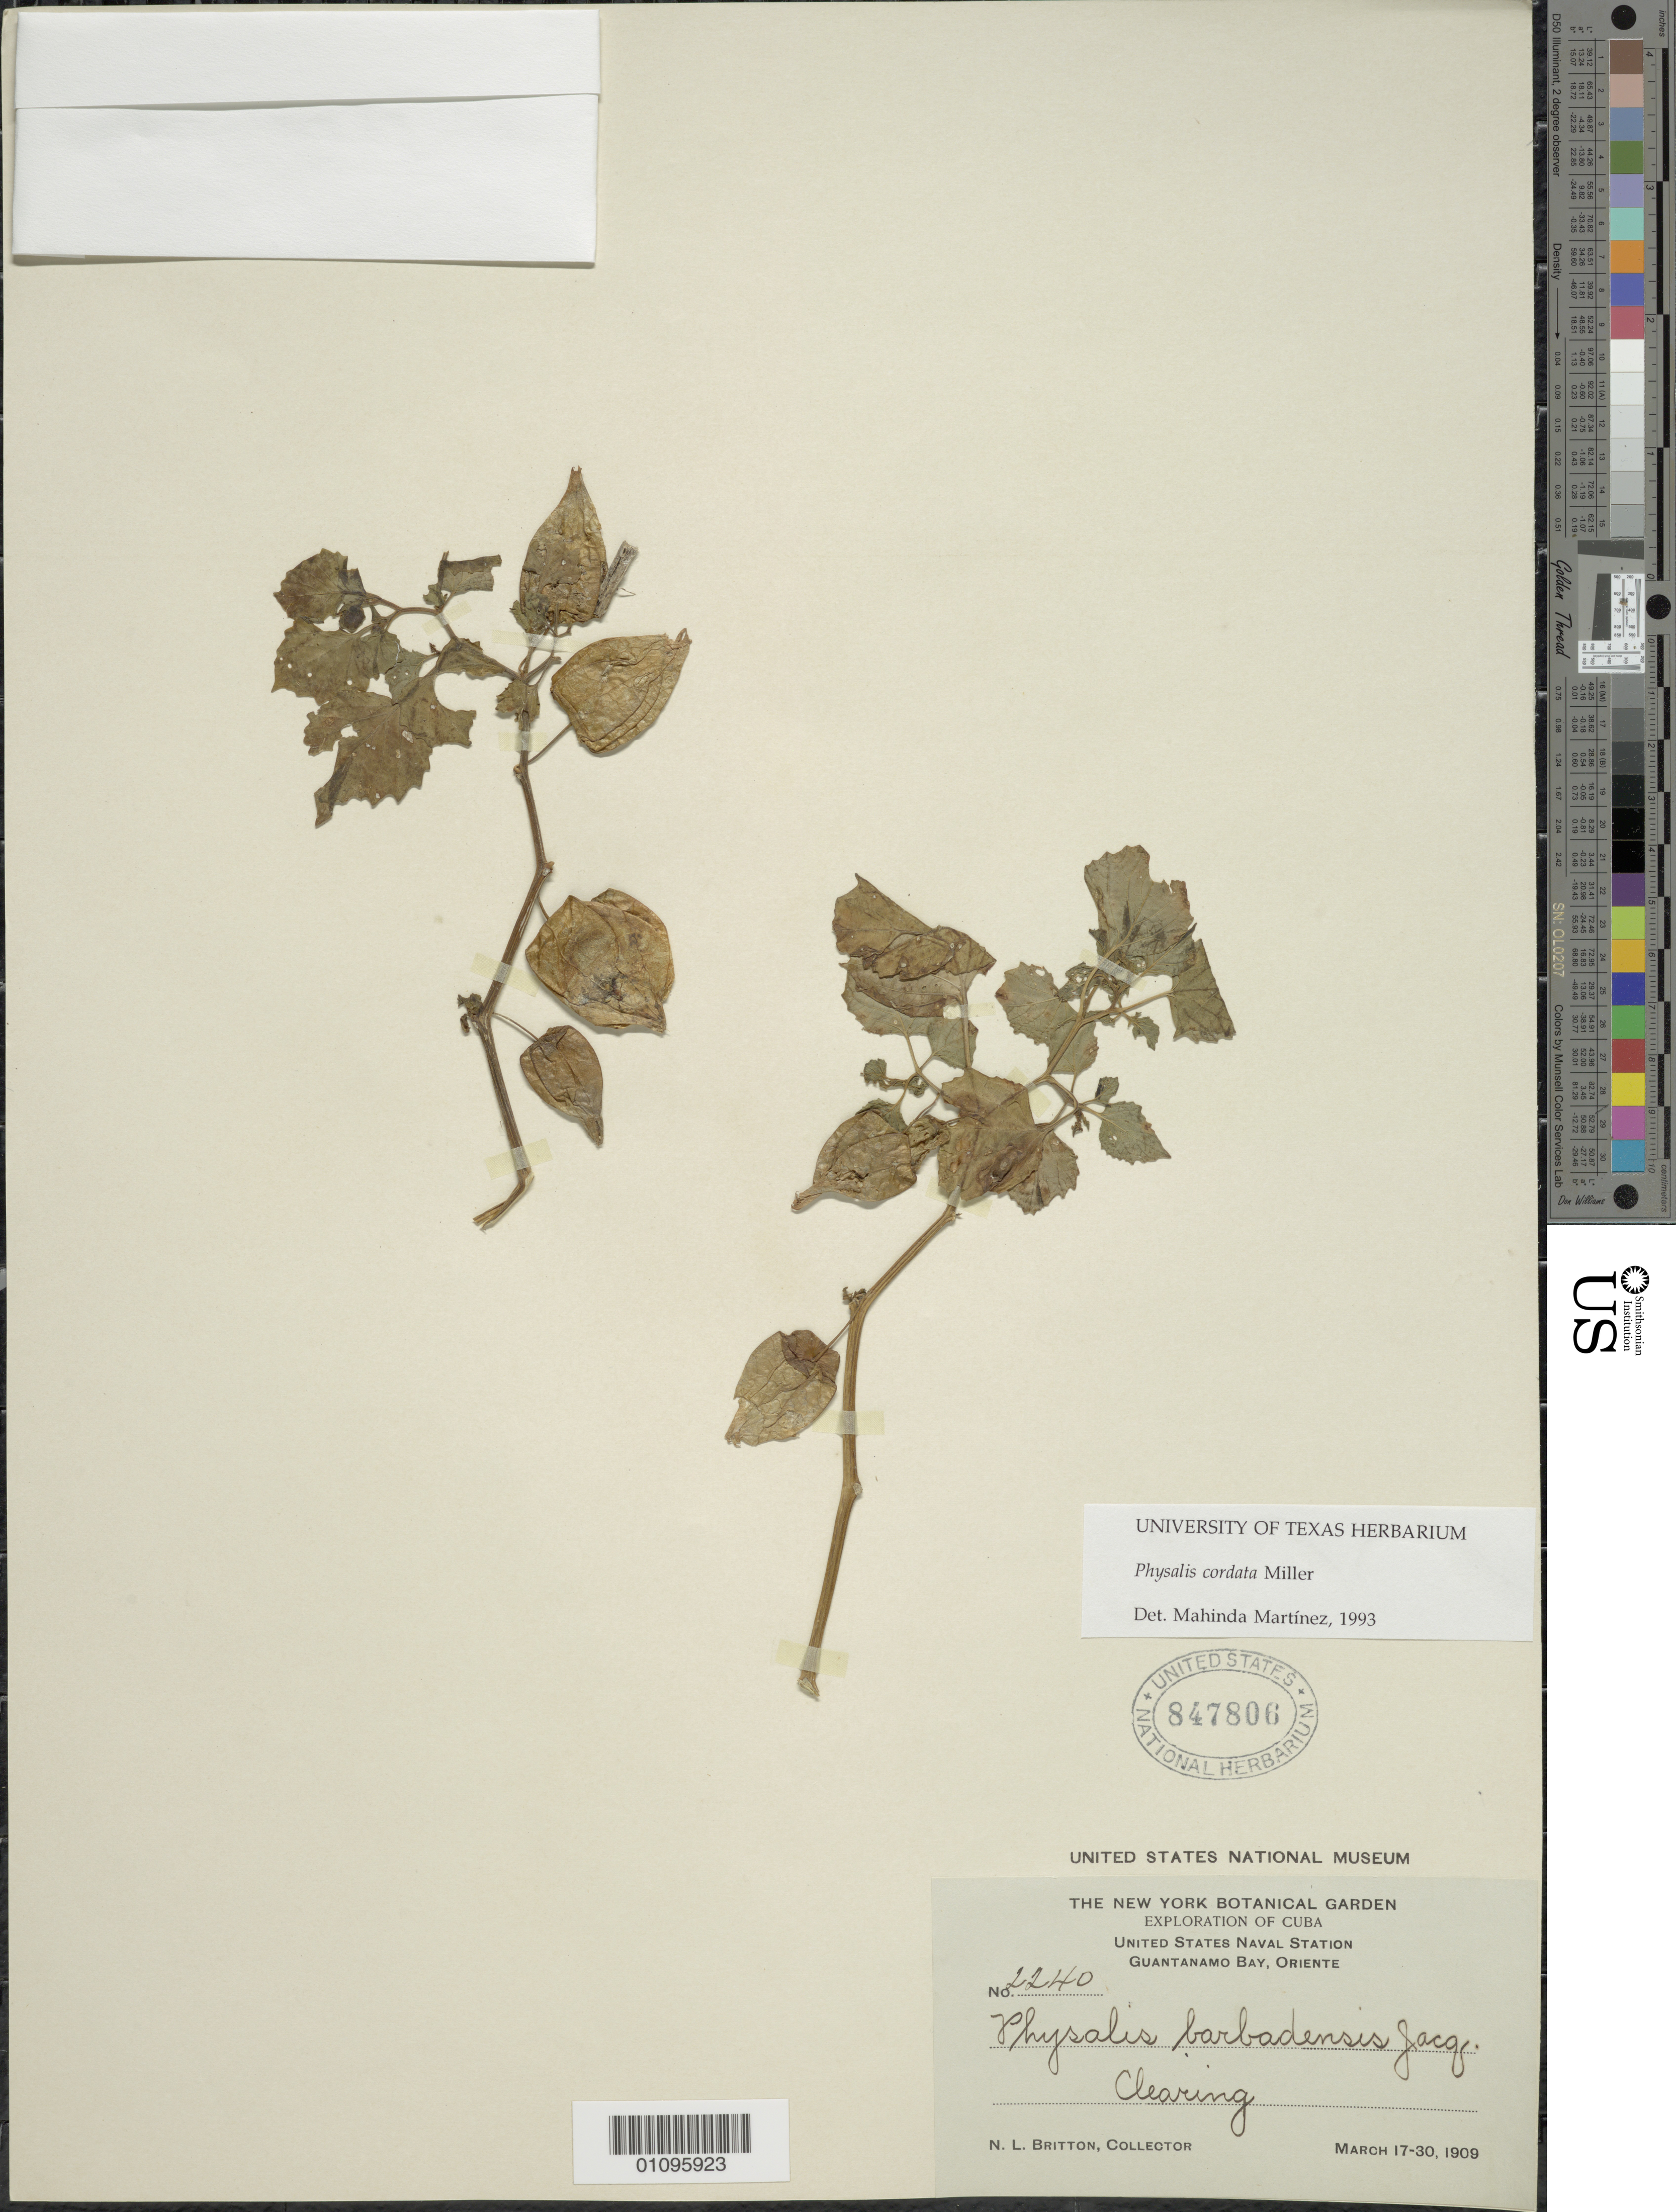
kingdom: Plantae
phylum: Tracheophyta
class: Magnoliopsida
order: Solanales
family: Solanaceae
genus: Physalis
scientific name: Physalis cordata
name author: Mill.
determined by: Martinez, M.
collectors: N. Britton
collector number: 2240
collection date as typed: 17 Mar 1909 to 30 Mar 1909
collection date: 1909-03-17,1909-03-30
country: Cuba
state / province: Guantanamo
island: Cuba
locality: Guantánamo Bay, US Naval Station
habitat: Clearing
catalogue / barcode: US 847806